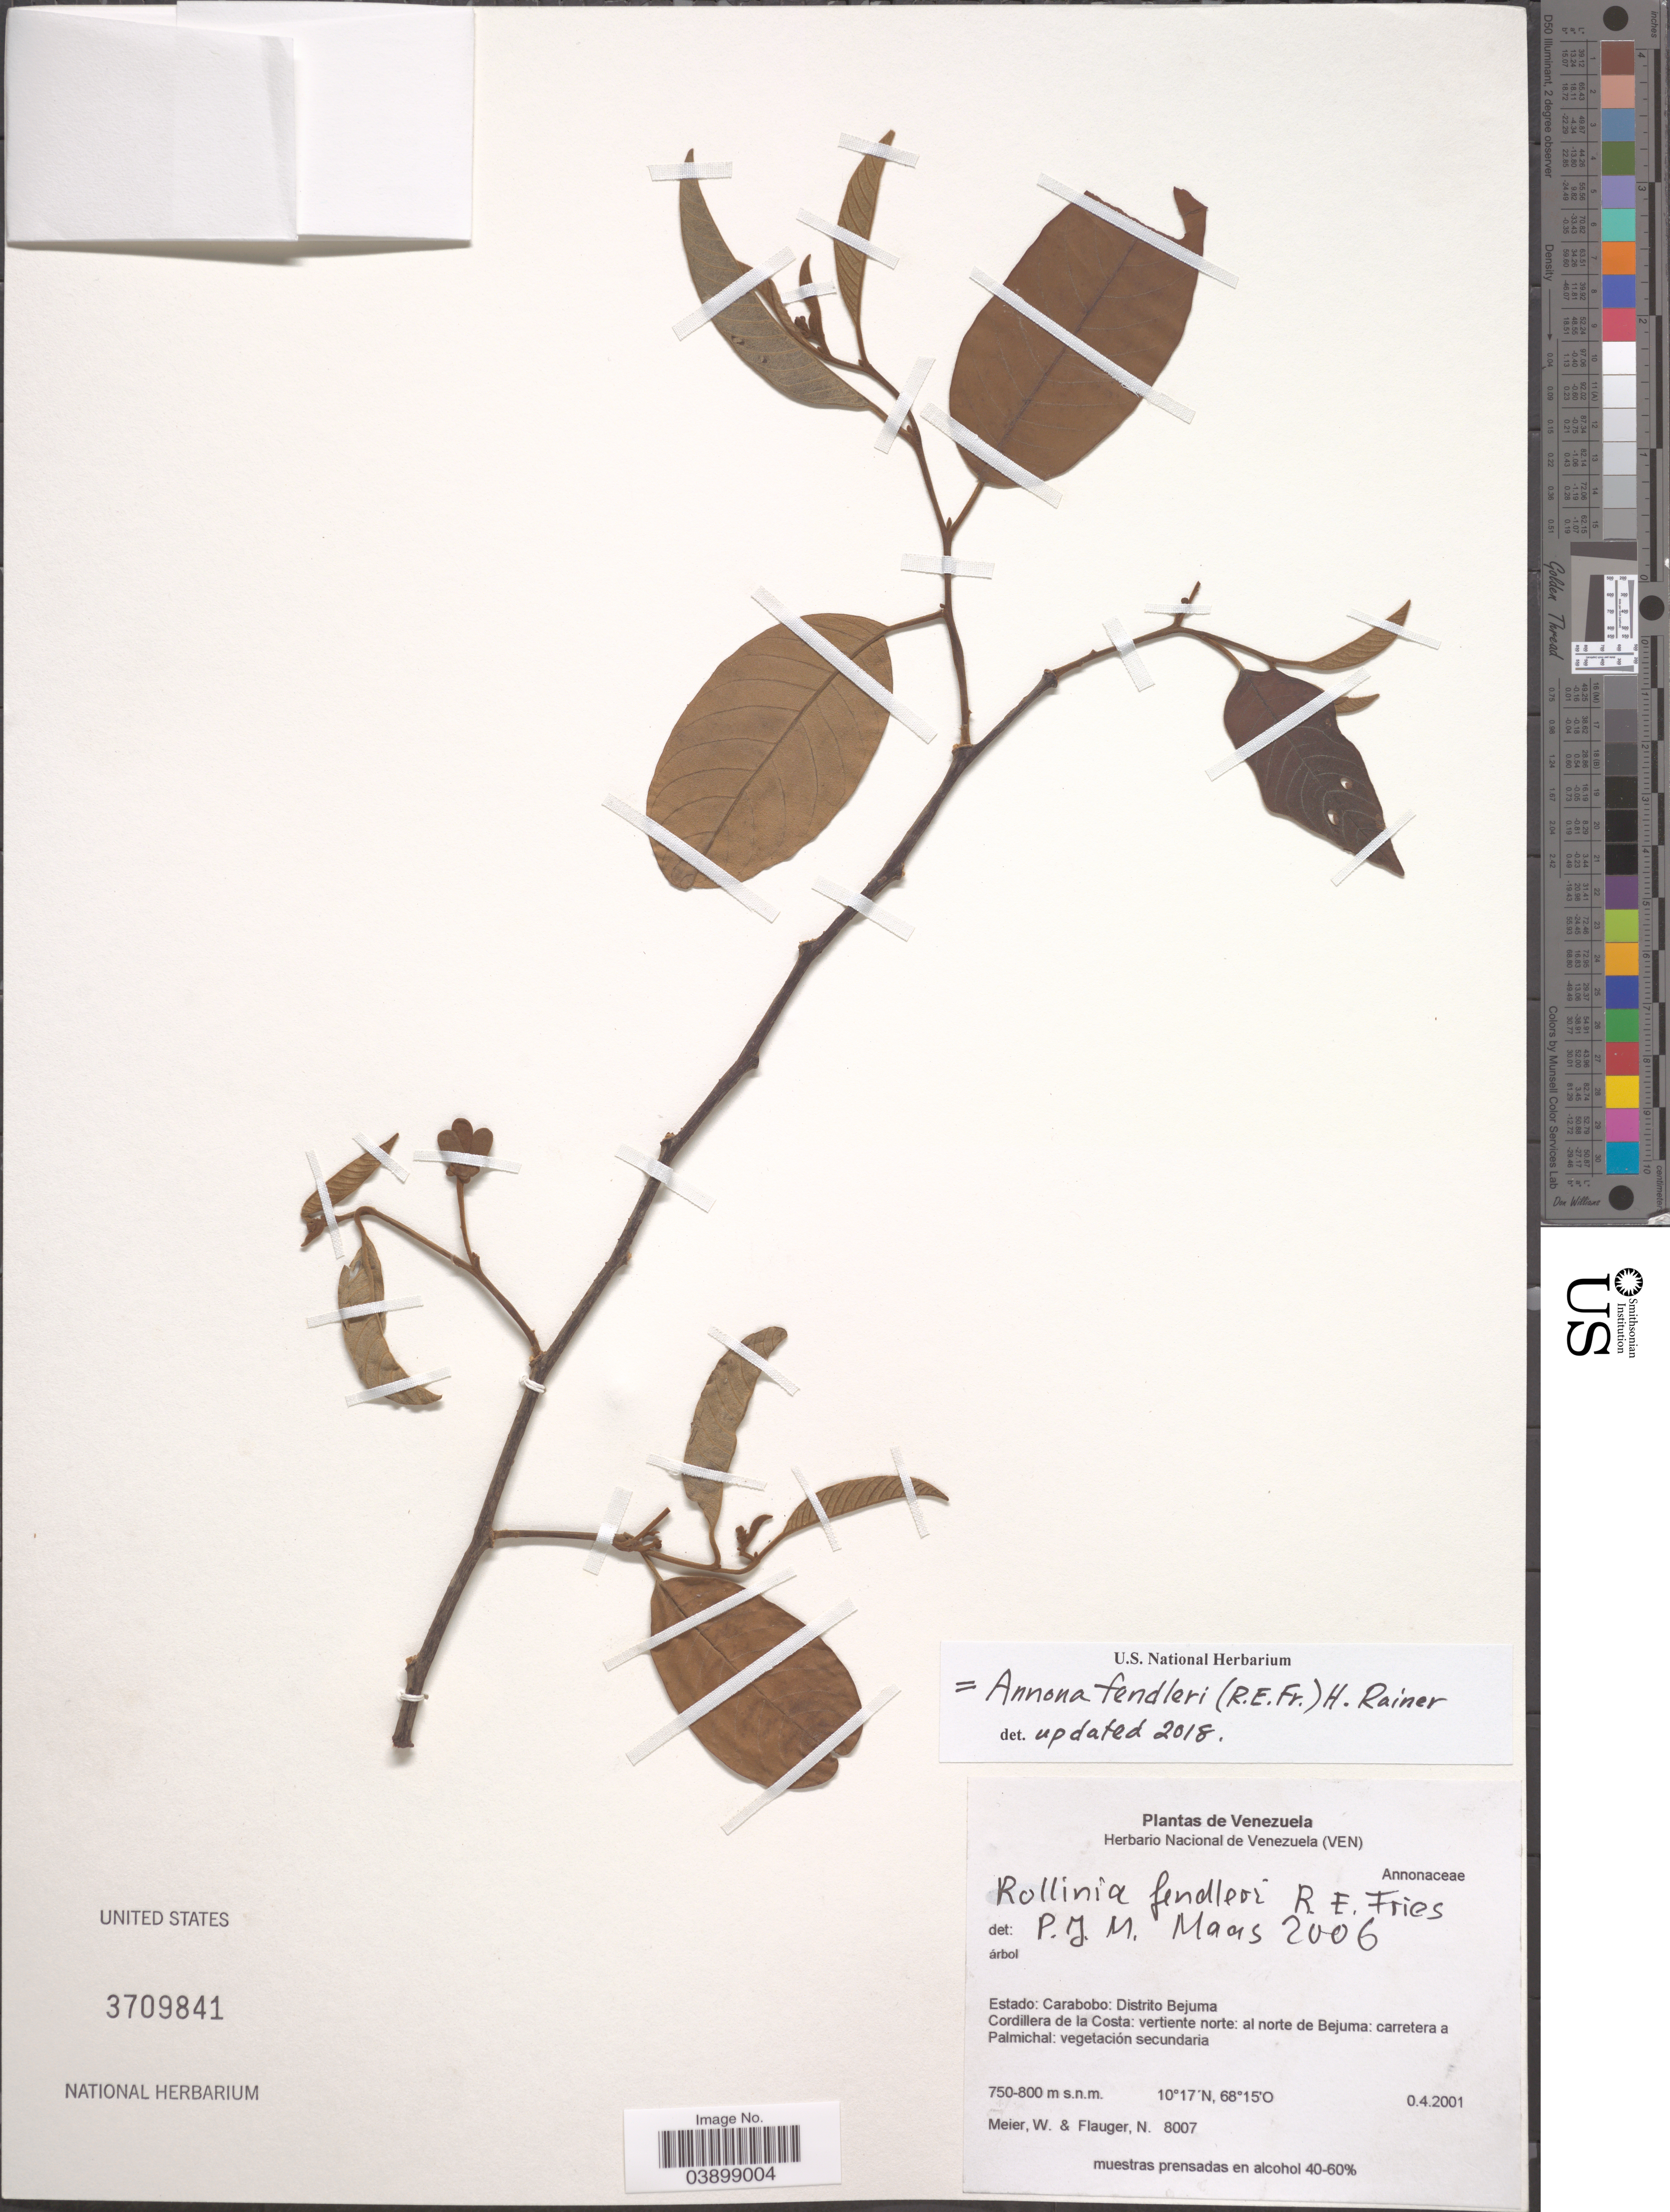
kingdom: Plantae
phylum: Tracheophyta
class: Magnoliopsida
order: Magnoliales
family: Annonaceae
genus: Annona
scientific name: Annona fendleri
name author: (R.E. Fr.) H. Rainer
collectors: W. Meier & N. Flauger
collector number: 8007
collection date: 2001-04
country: Venezuela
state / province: Carabobo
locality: Distrito Bejuma. Cordillera de la Costa: vertiente norte: al norte de Bejuma: carretera a Palmichal: vegetación secundaria.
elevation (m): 750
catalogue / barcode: US 3709841